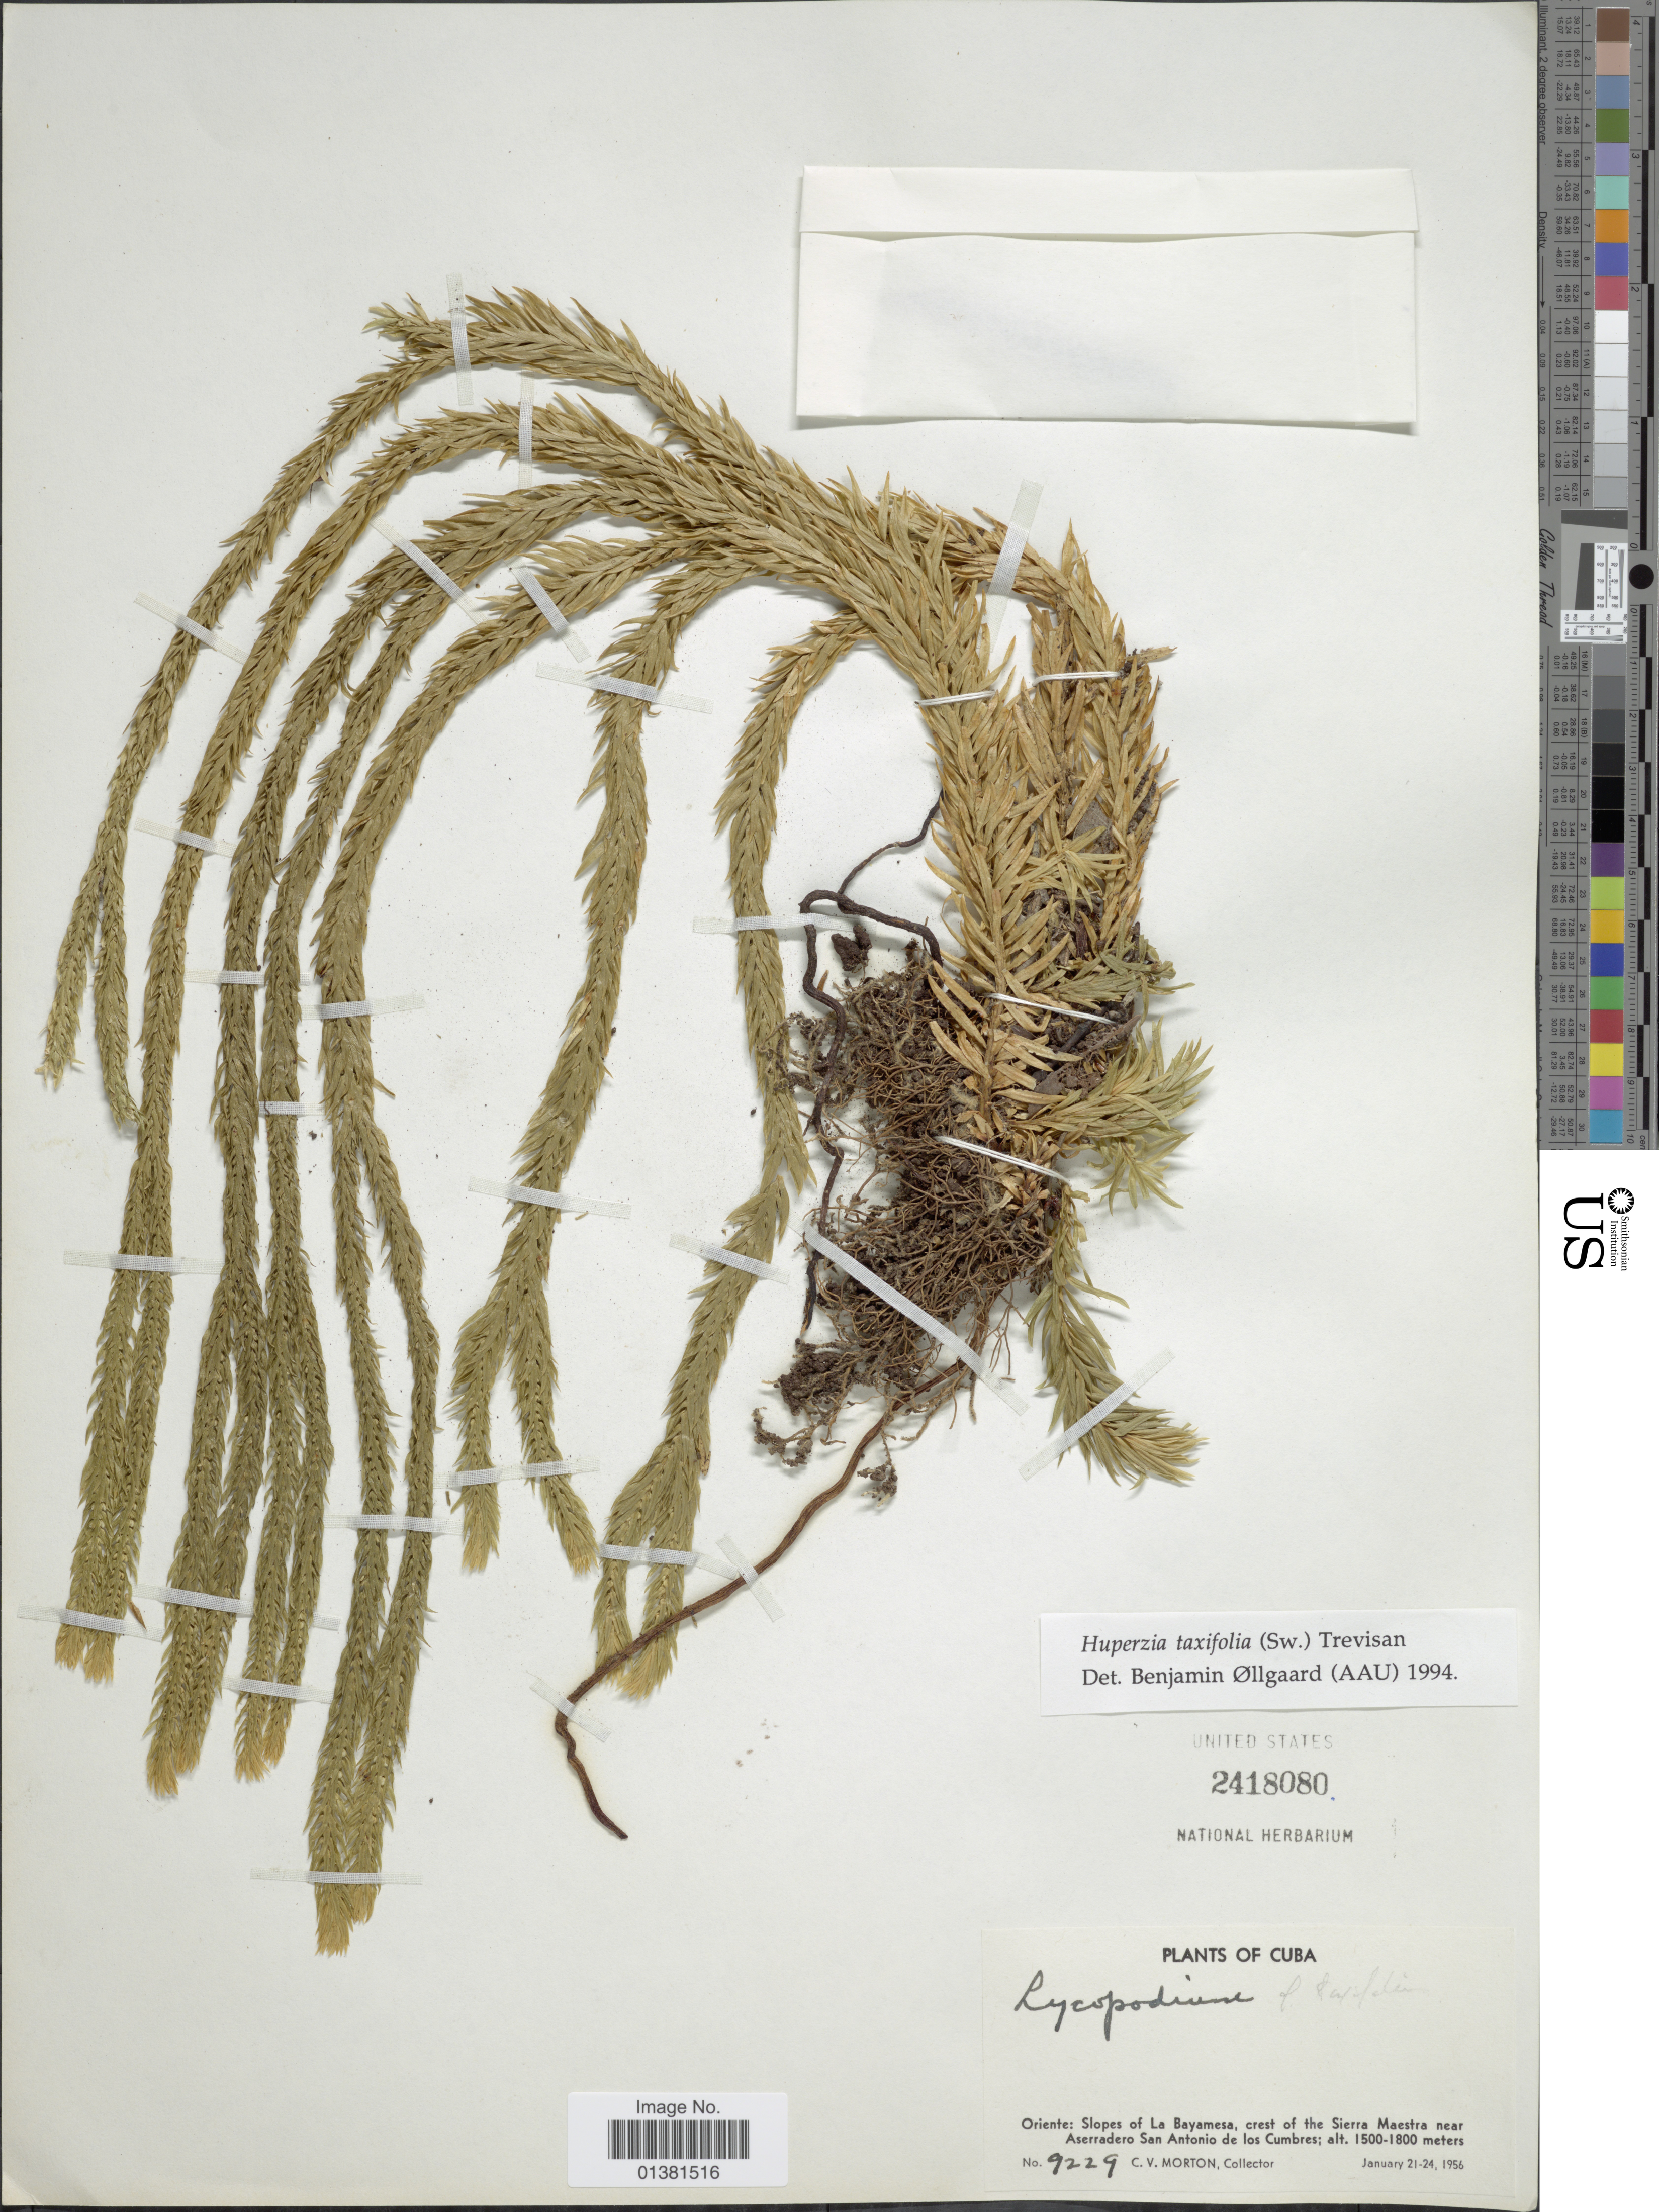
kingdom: Plantae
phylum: Tracheophyta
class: Lycopodiopsida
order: Lycopodiales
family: Lycopodiaceae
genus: Phlegmariurus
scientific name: Phlegmariurus taxifolius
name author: (Sw.) Á. Löve & D. Löve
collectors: C. V. Morton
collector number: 9229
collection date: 1956-01-21/1956-01-24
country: Cuba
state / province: Oriente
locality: Slopes of La Bayamesa, crest of the Sierra Maestra near Aserradero San Antonio de los Cumbres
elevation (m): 1500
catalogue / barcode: US 2418080